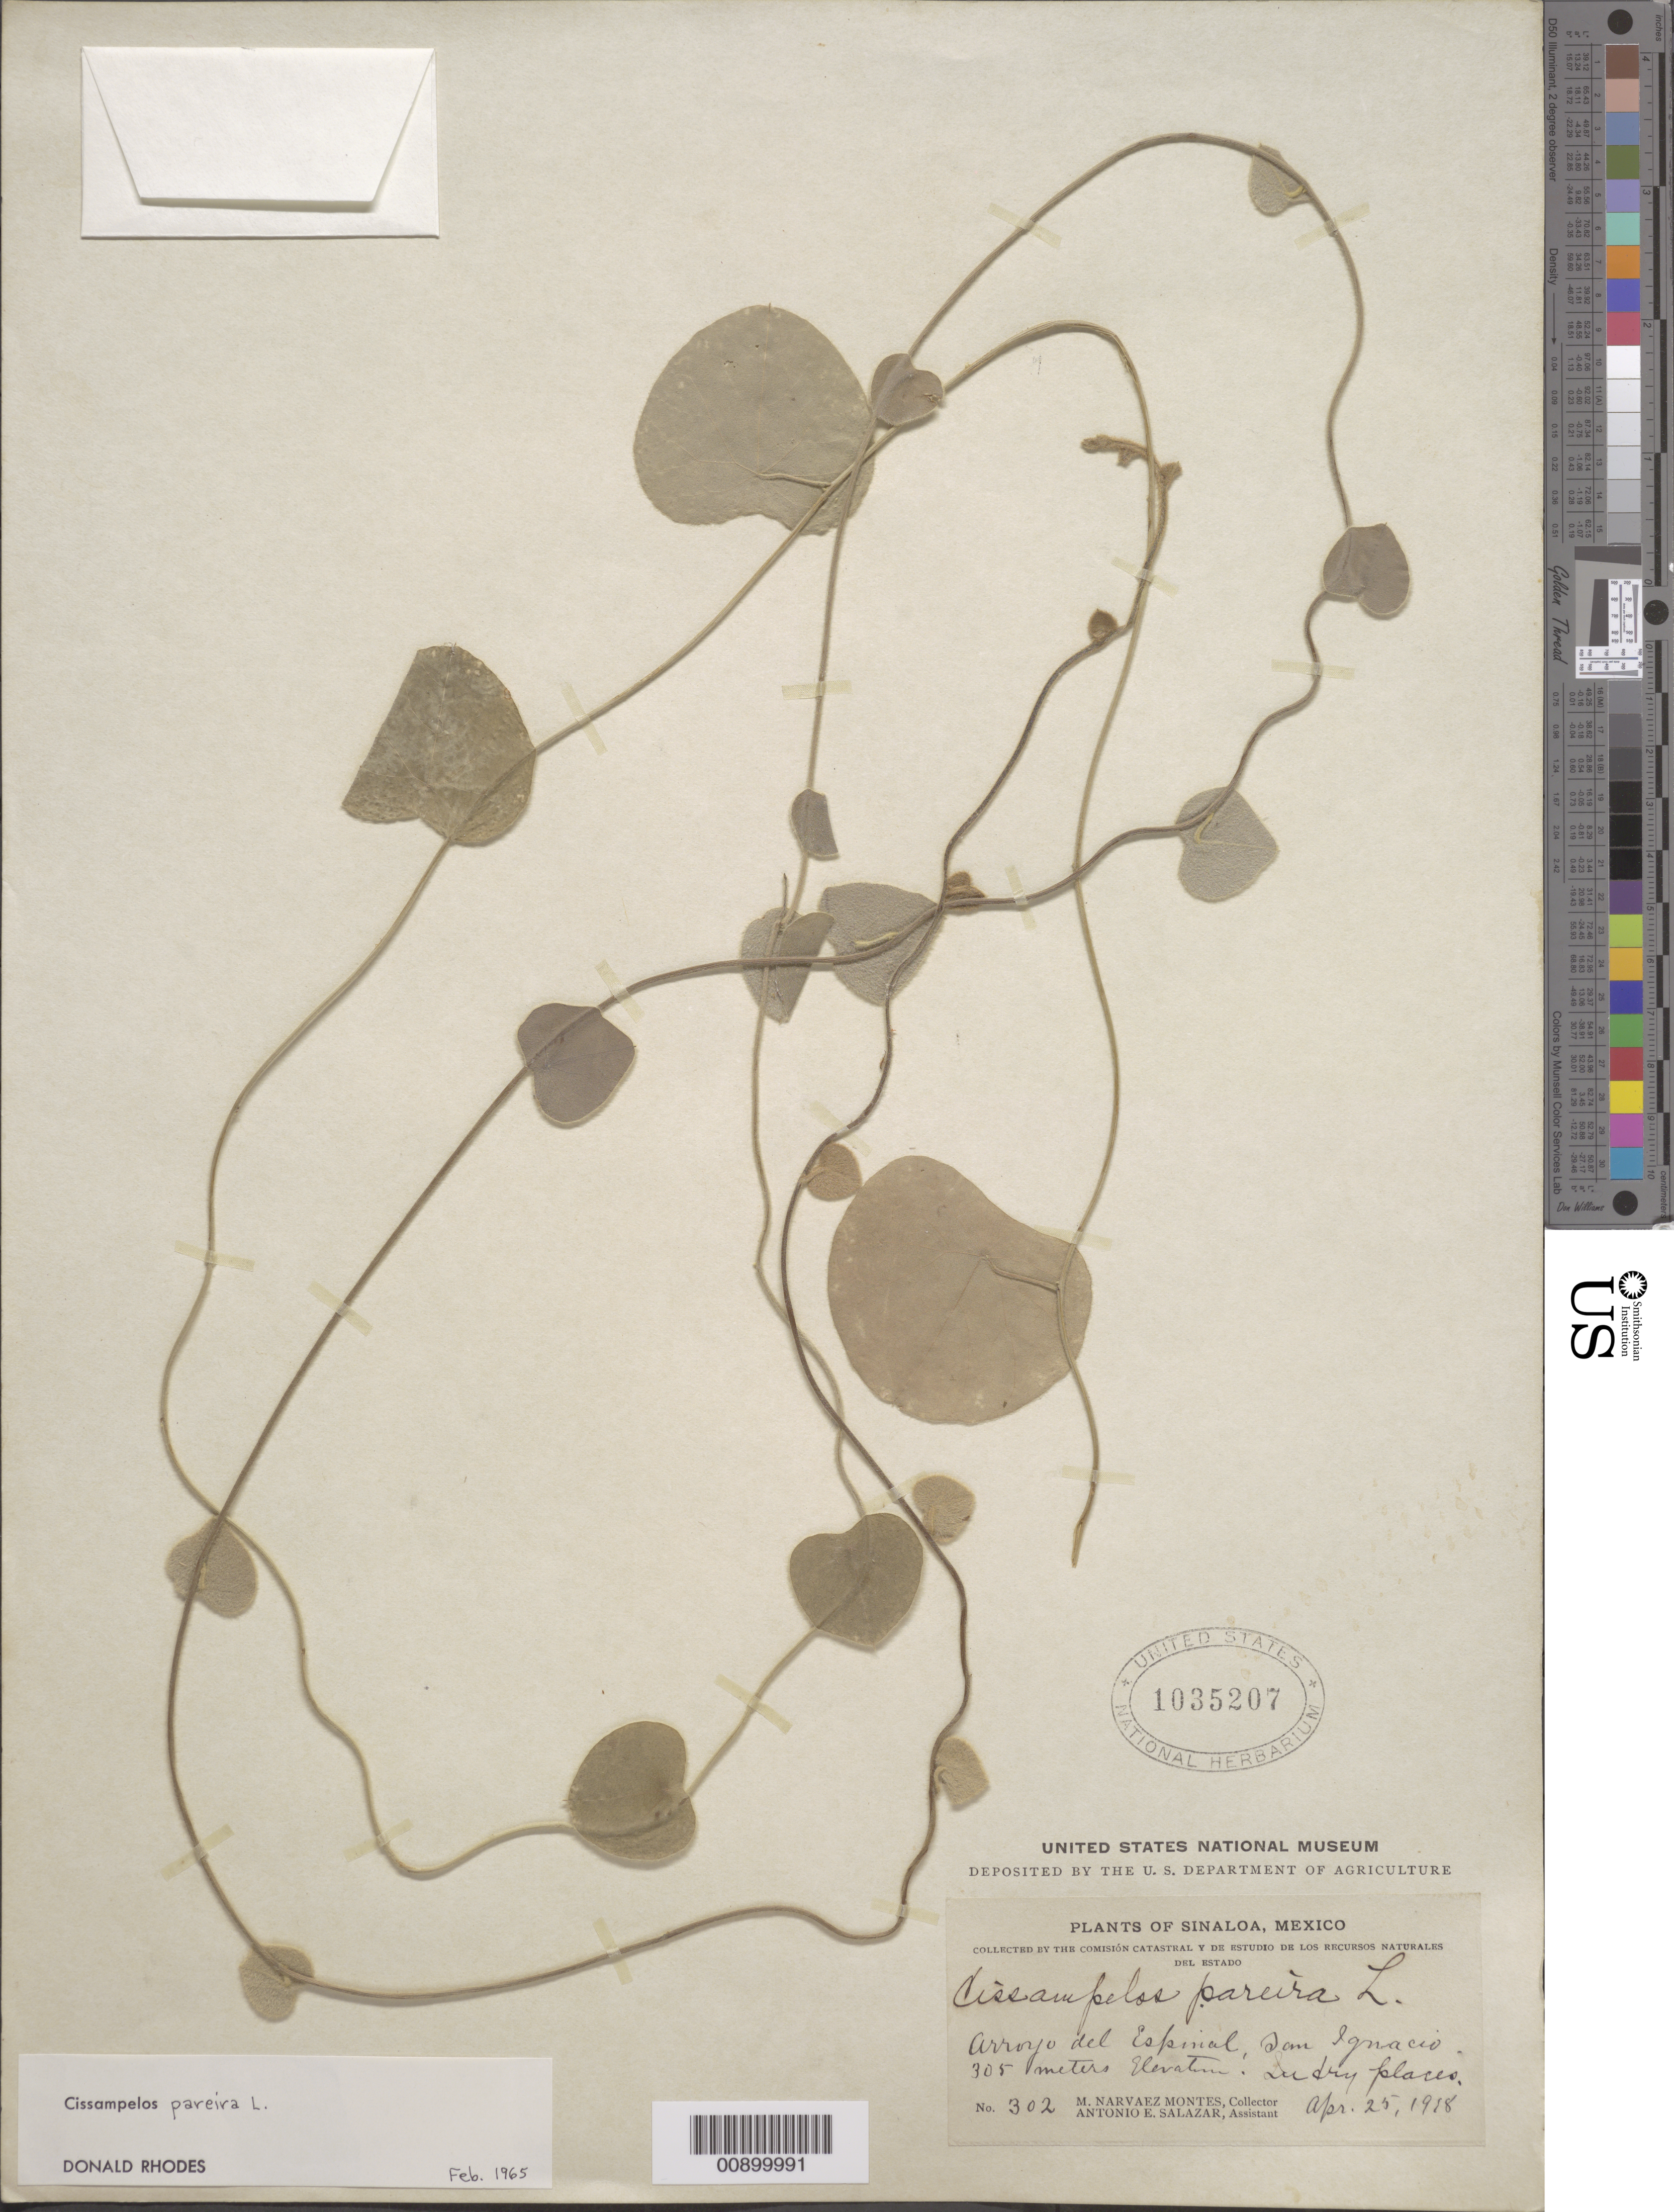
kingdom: Plantae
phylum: Tracheophyta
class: Magnoliopsida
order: Ranunculales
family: Menispermaceae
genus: Cissampelos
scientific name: Cissampelos pareira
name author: L.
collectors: M. Narvaez-Montes & A. E. Salazar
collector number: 302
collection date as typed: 25 Apr 1918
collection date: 1918-04-25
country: Mexico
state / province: Sinaloa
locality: Arroyo del Espinal, San Ignacio, Sinaloa.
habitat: In dry places.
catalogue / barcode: US 1035207